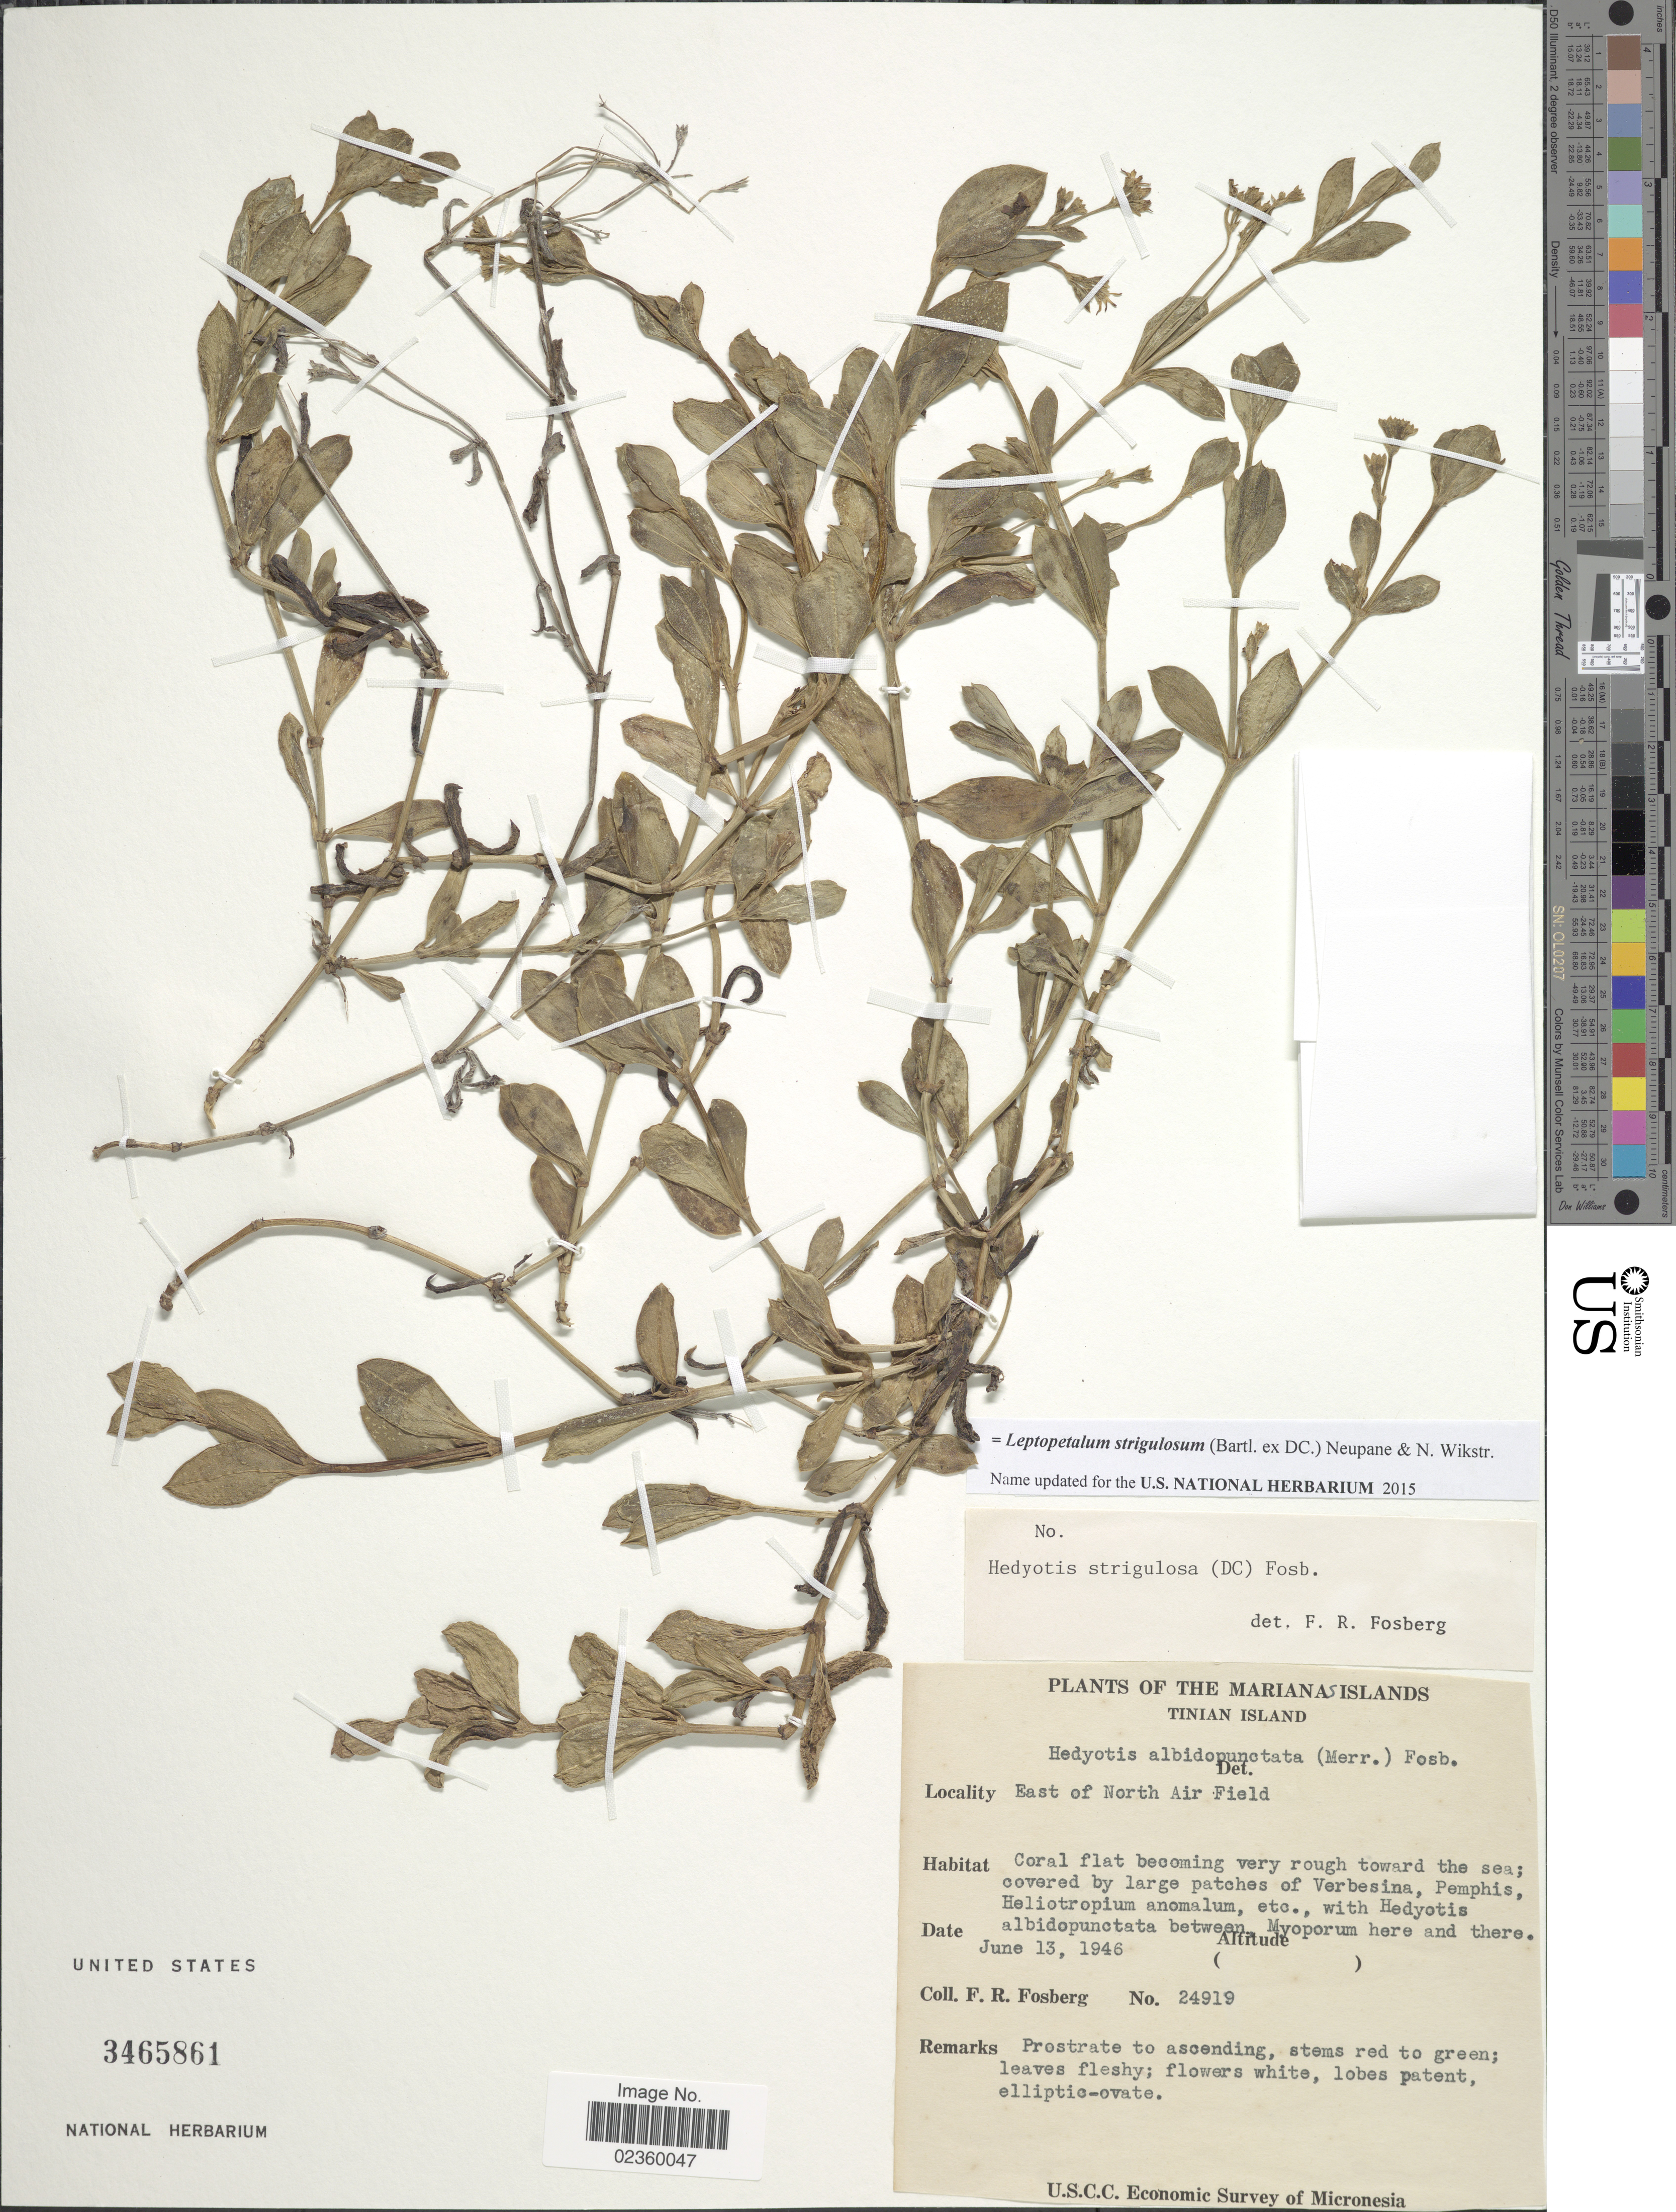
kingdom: Plantae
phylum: Tracheophyta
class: Magnoliopsida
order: Gentianales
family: Rubiaceae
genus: Leptopetalum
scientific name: Leptopetalum strigulosum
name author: (Bartl. ex DC.) Neupane & N. Wikstr.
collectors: F. R. Fosberg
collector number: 24919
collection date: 1946-06-13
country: Northern Mariana Islands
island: Tinian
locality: Tinian Island. East of North Air Field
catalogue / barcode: US 3465861